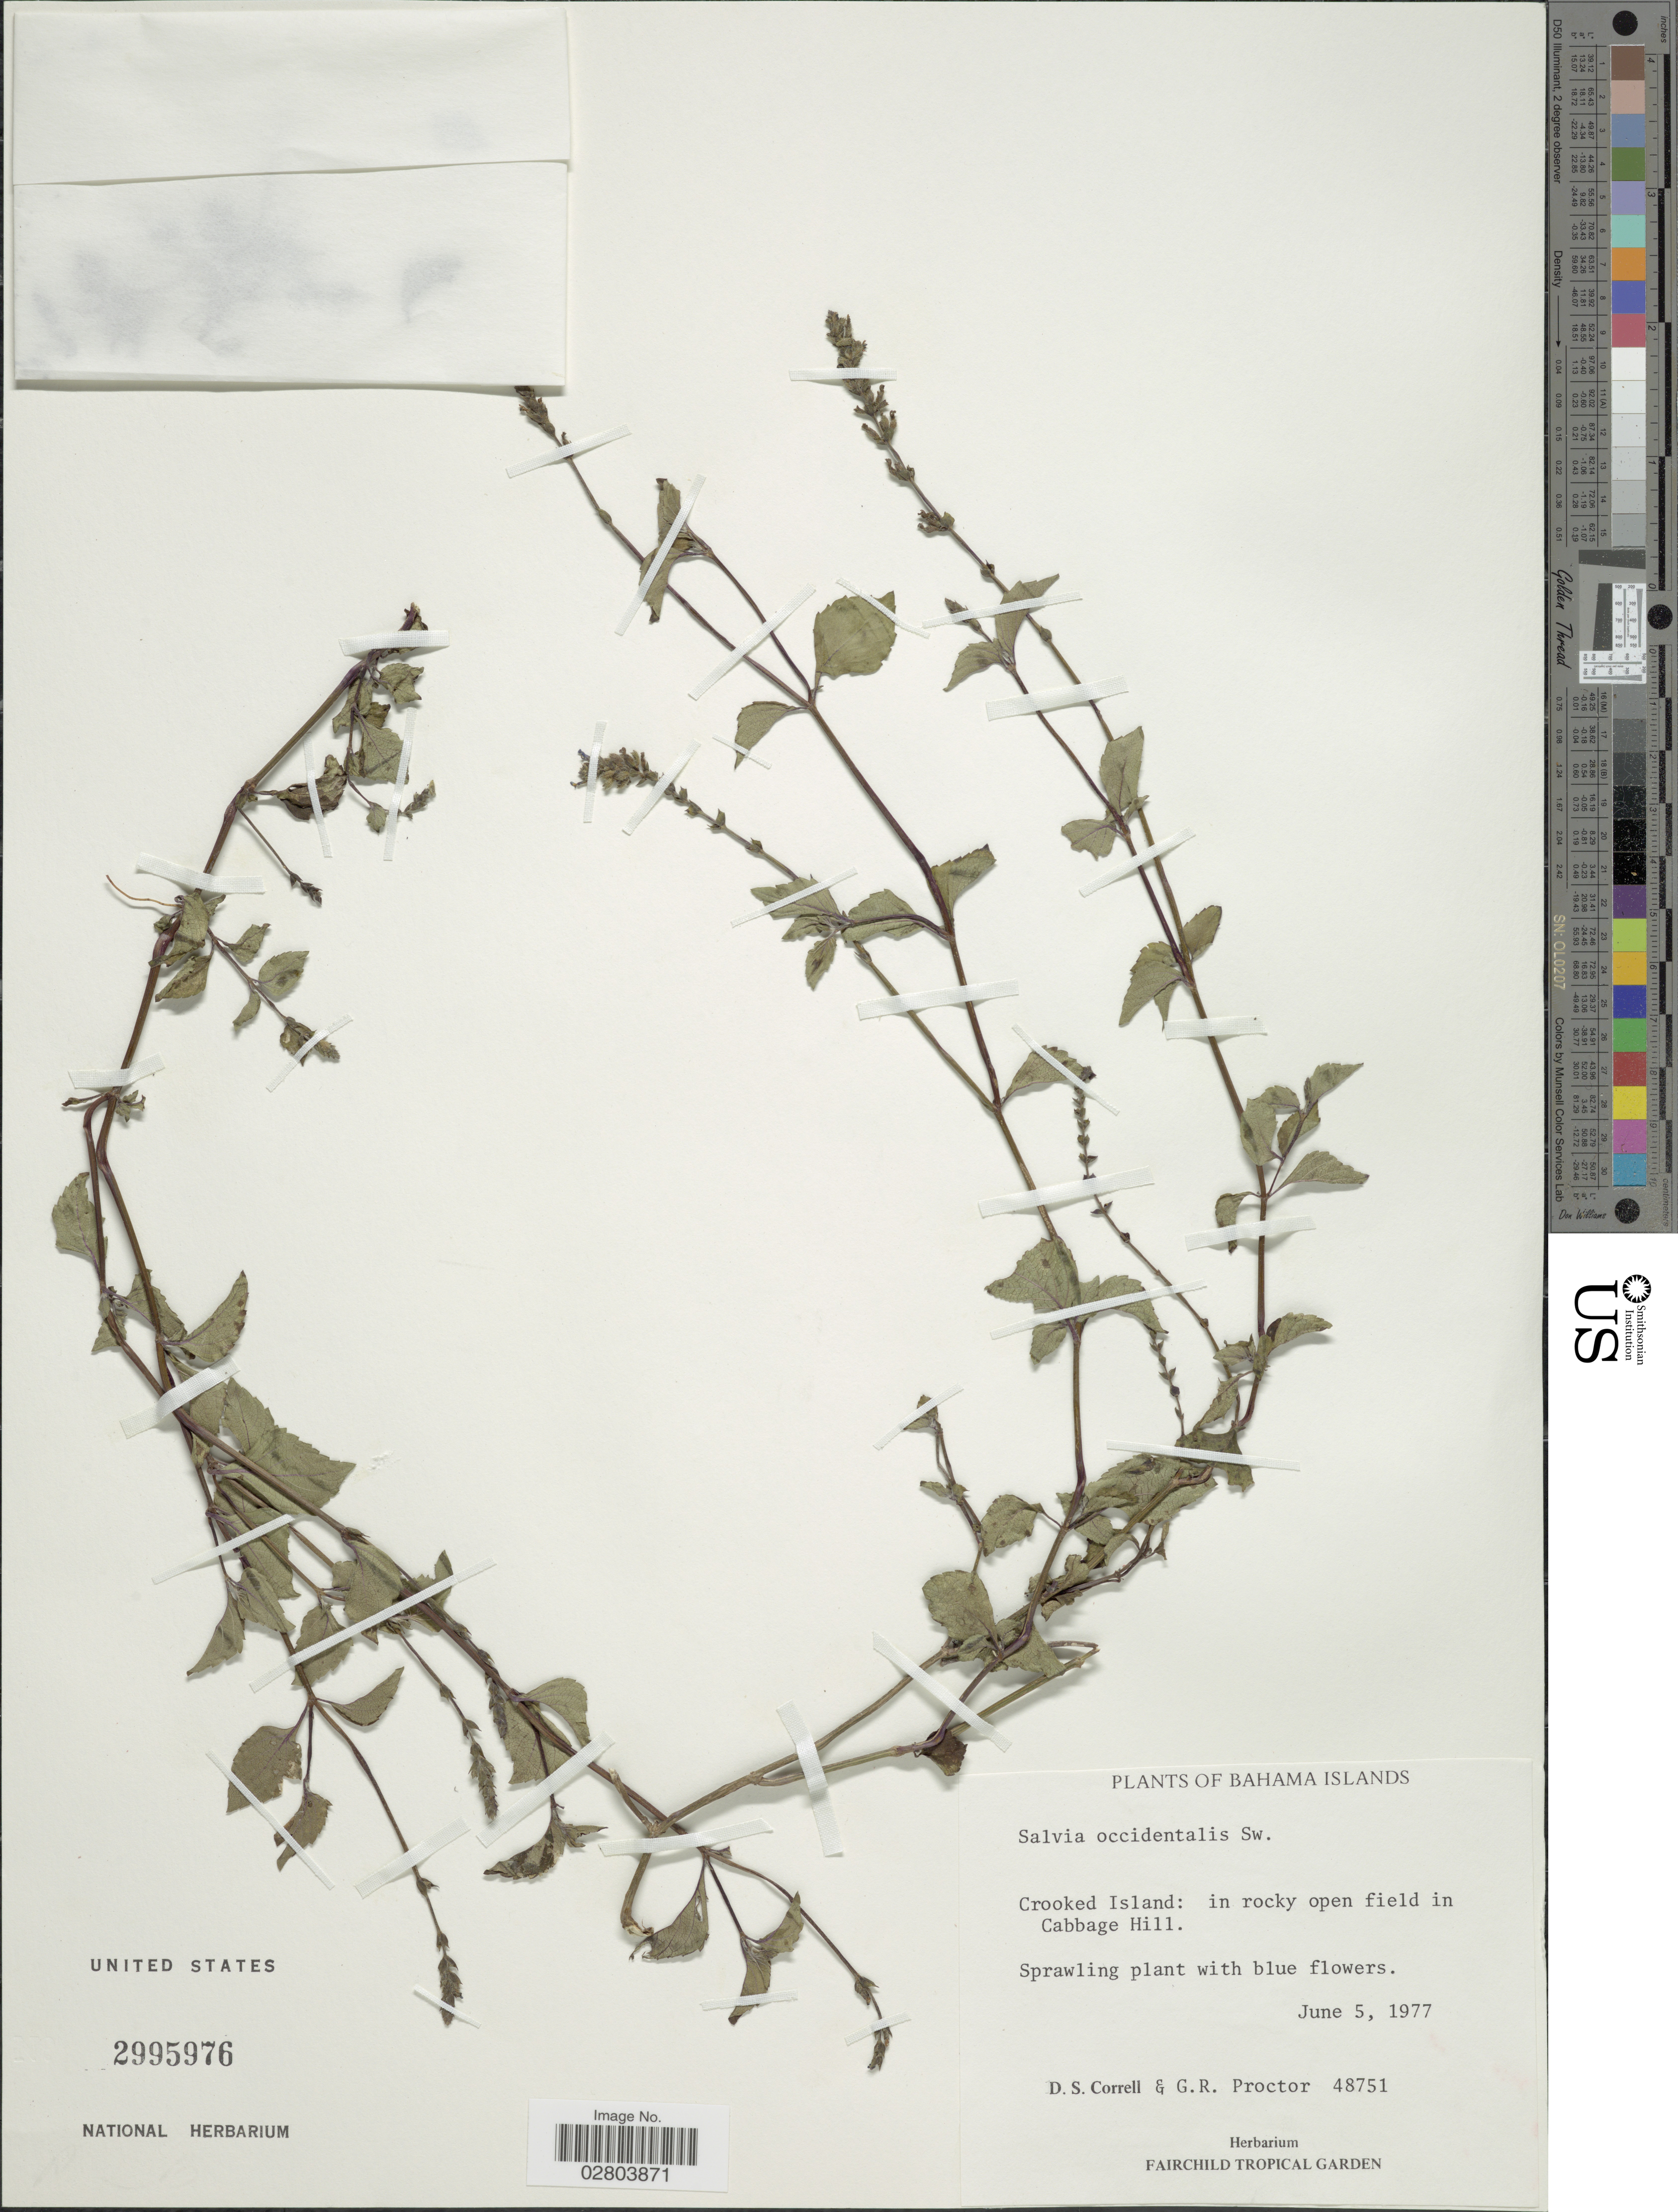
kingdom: Plantae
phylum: Tracheophyta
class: Magnoliopsida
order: Lamiales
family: Lamiaceae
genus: Salvia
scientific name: Salvia occidentalis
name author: Sw.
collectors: D. S. Correll & G. Proctor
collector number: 48751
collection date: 1977-06-05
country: Bahamas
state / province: Acklins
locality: Crooked Islands: in rocky open field in Cabbage Hill.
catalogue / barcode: US 2995976